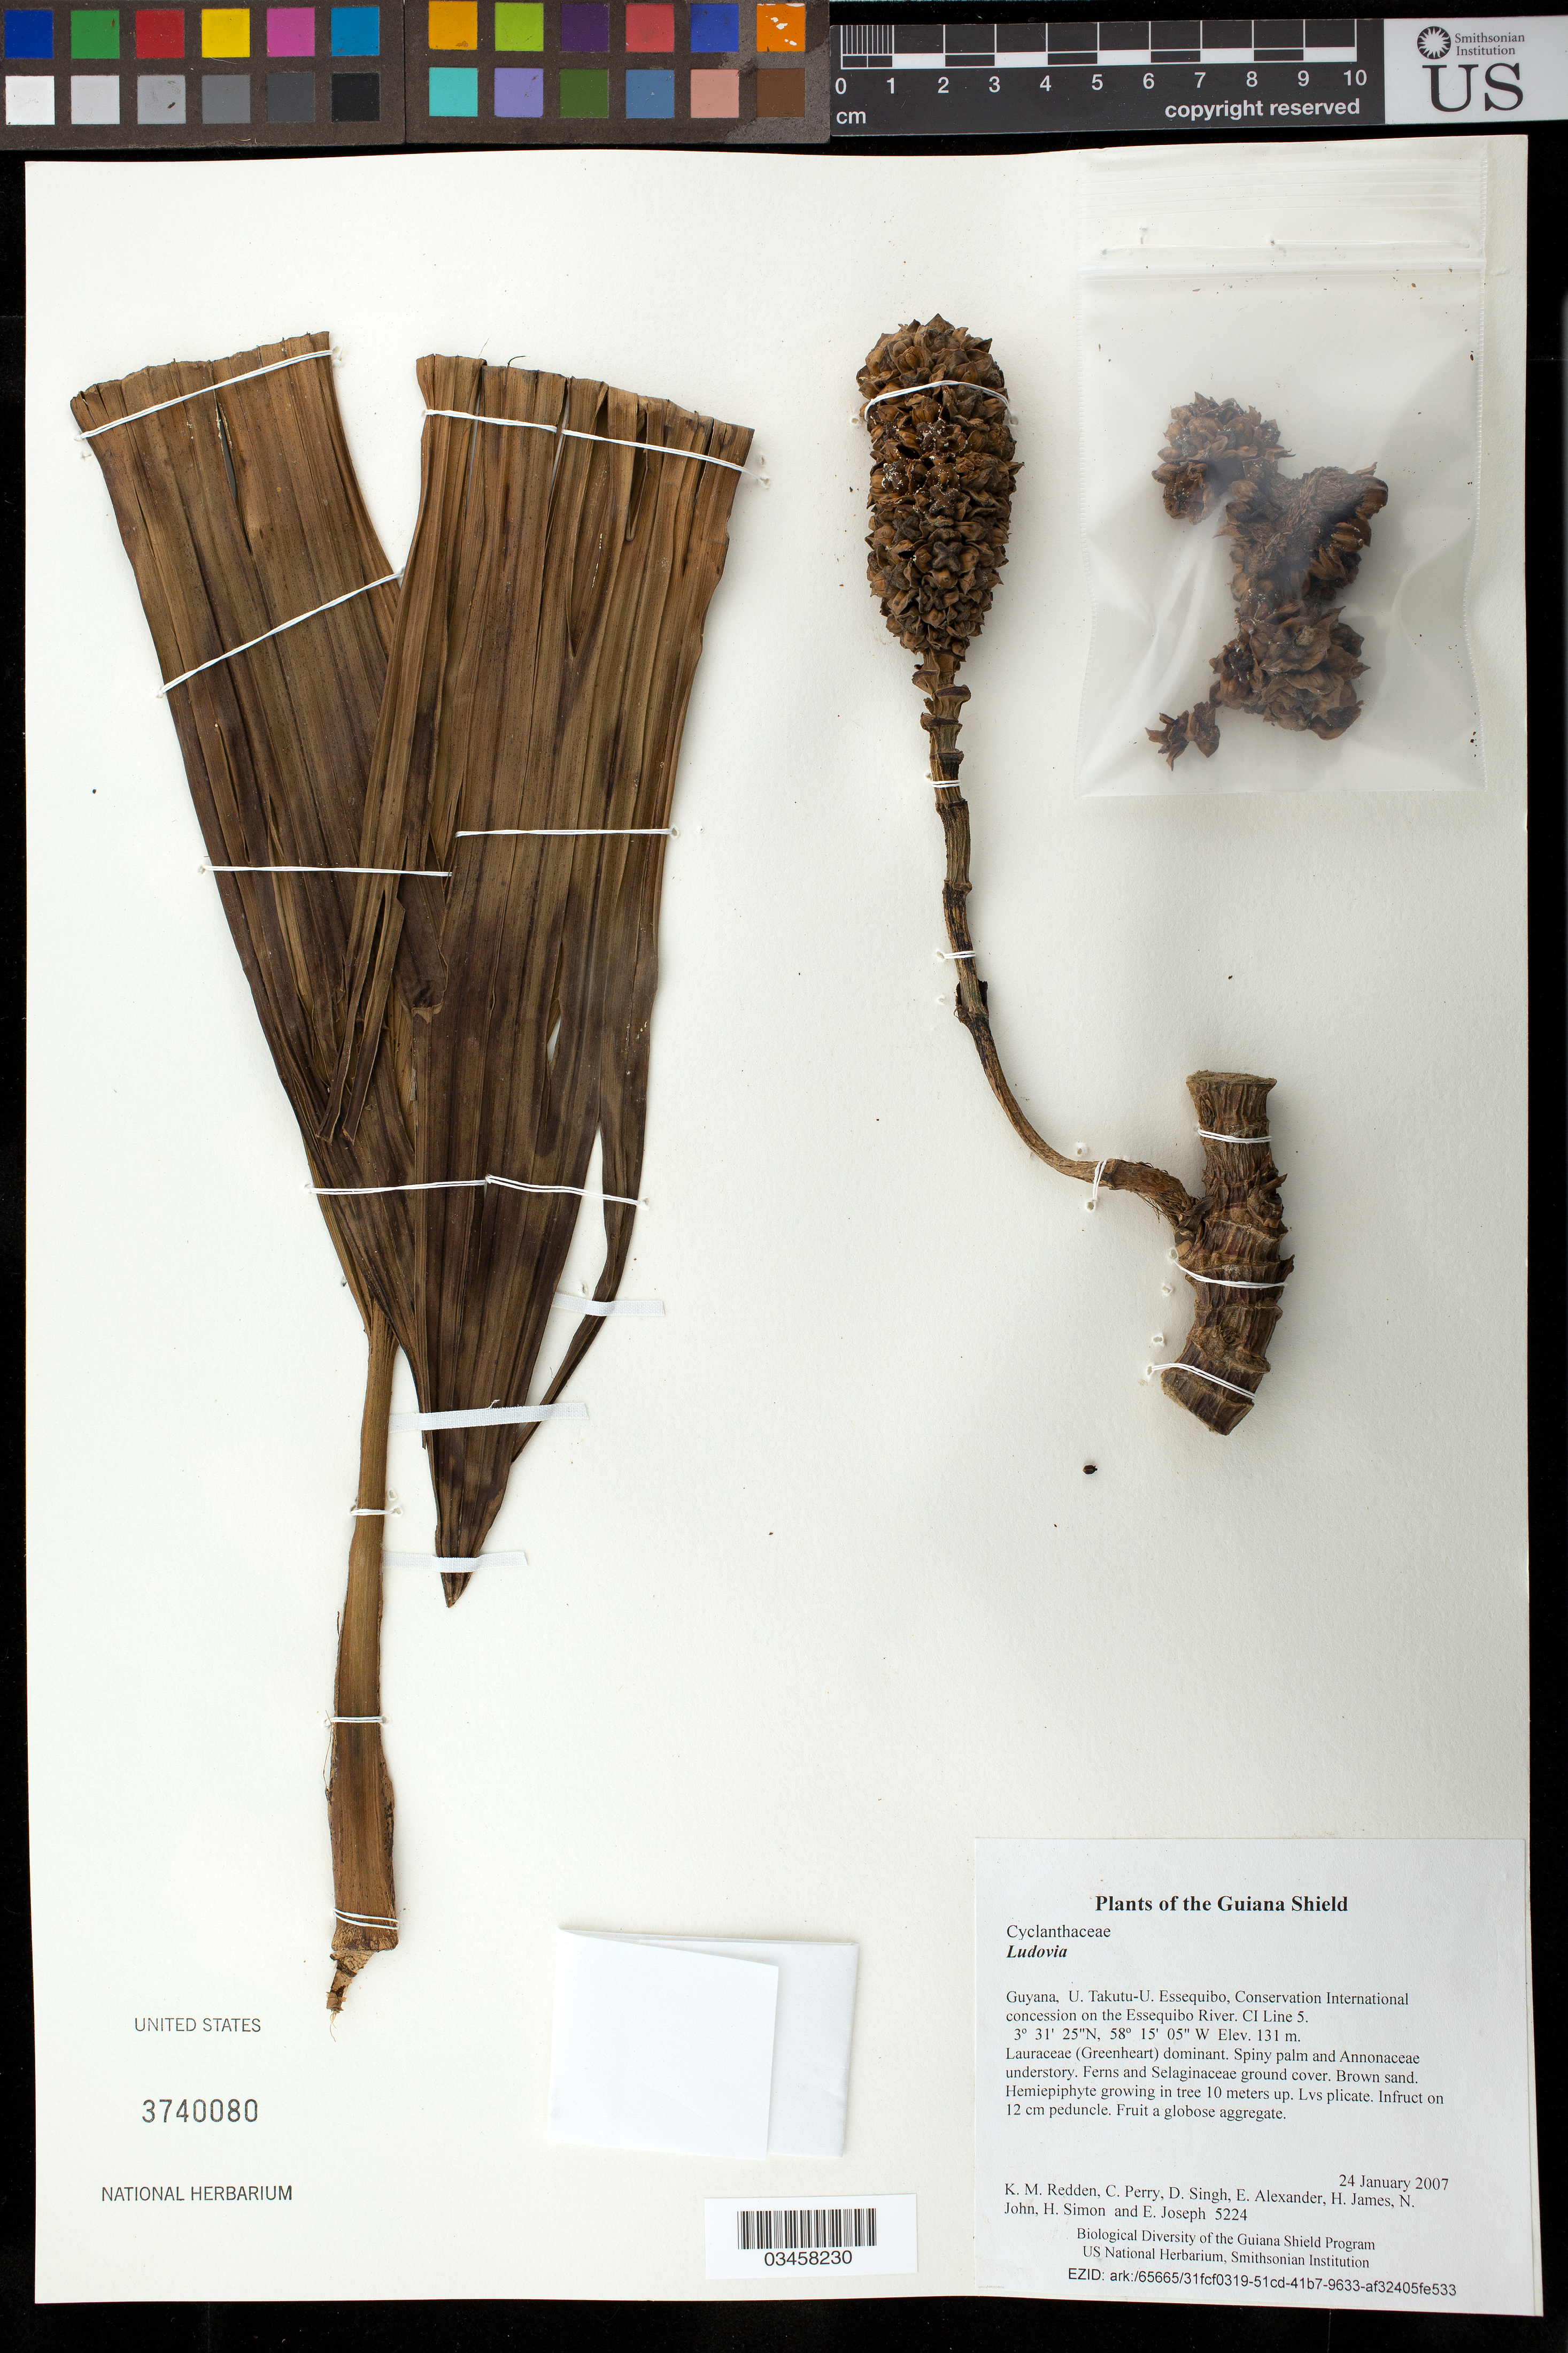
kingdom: Plantae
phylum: Tracheophyta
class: Liliopsida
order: Pandanales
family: Cyclanthaceae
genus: Ludovia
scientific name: Ludovia sp.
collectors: K. M. Redden, C. Perry, D. Singh, E. Alexander, H. James, N. John, H. Simon & E. Joseph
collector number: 5224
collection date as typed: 24 January 2007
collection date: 2007-01-24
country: Guyana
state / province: U. Takutu-U. Essequibo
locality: Conservation International concession on the Essequibo River. CI Line 5.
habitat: Lauraceae (Greenheart) dominant. Spiny palm and Annonaceae understory. Ferns and Selaginaceae ground cover. Brown sand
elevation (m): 131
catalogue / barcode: US 3740080